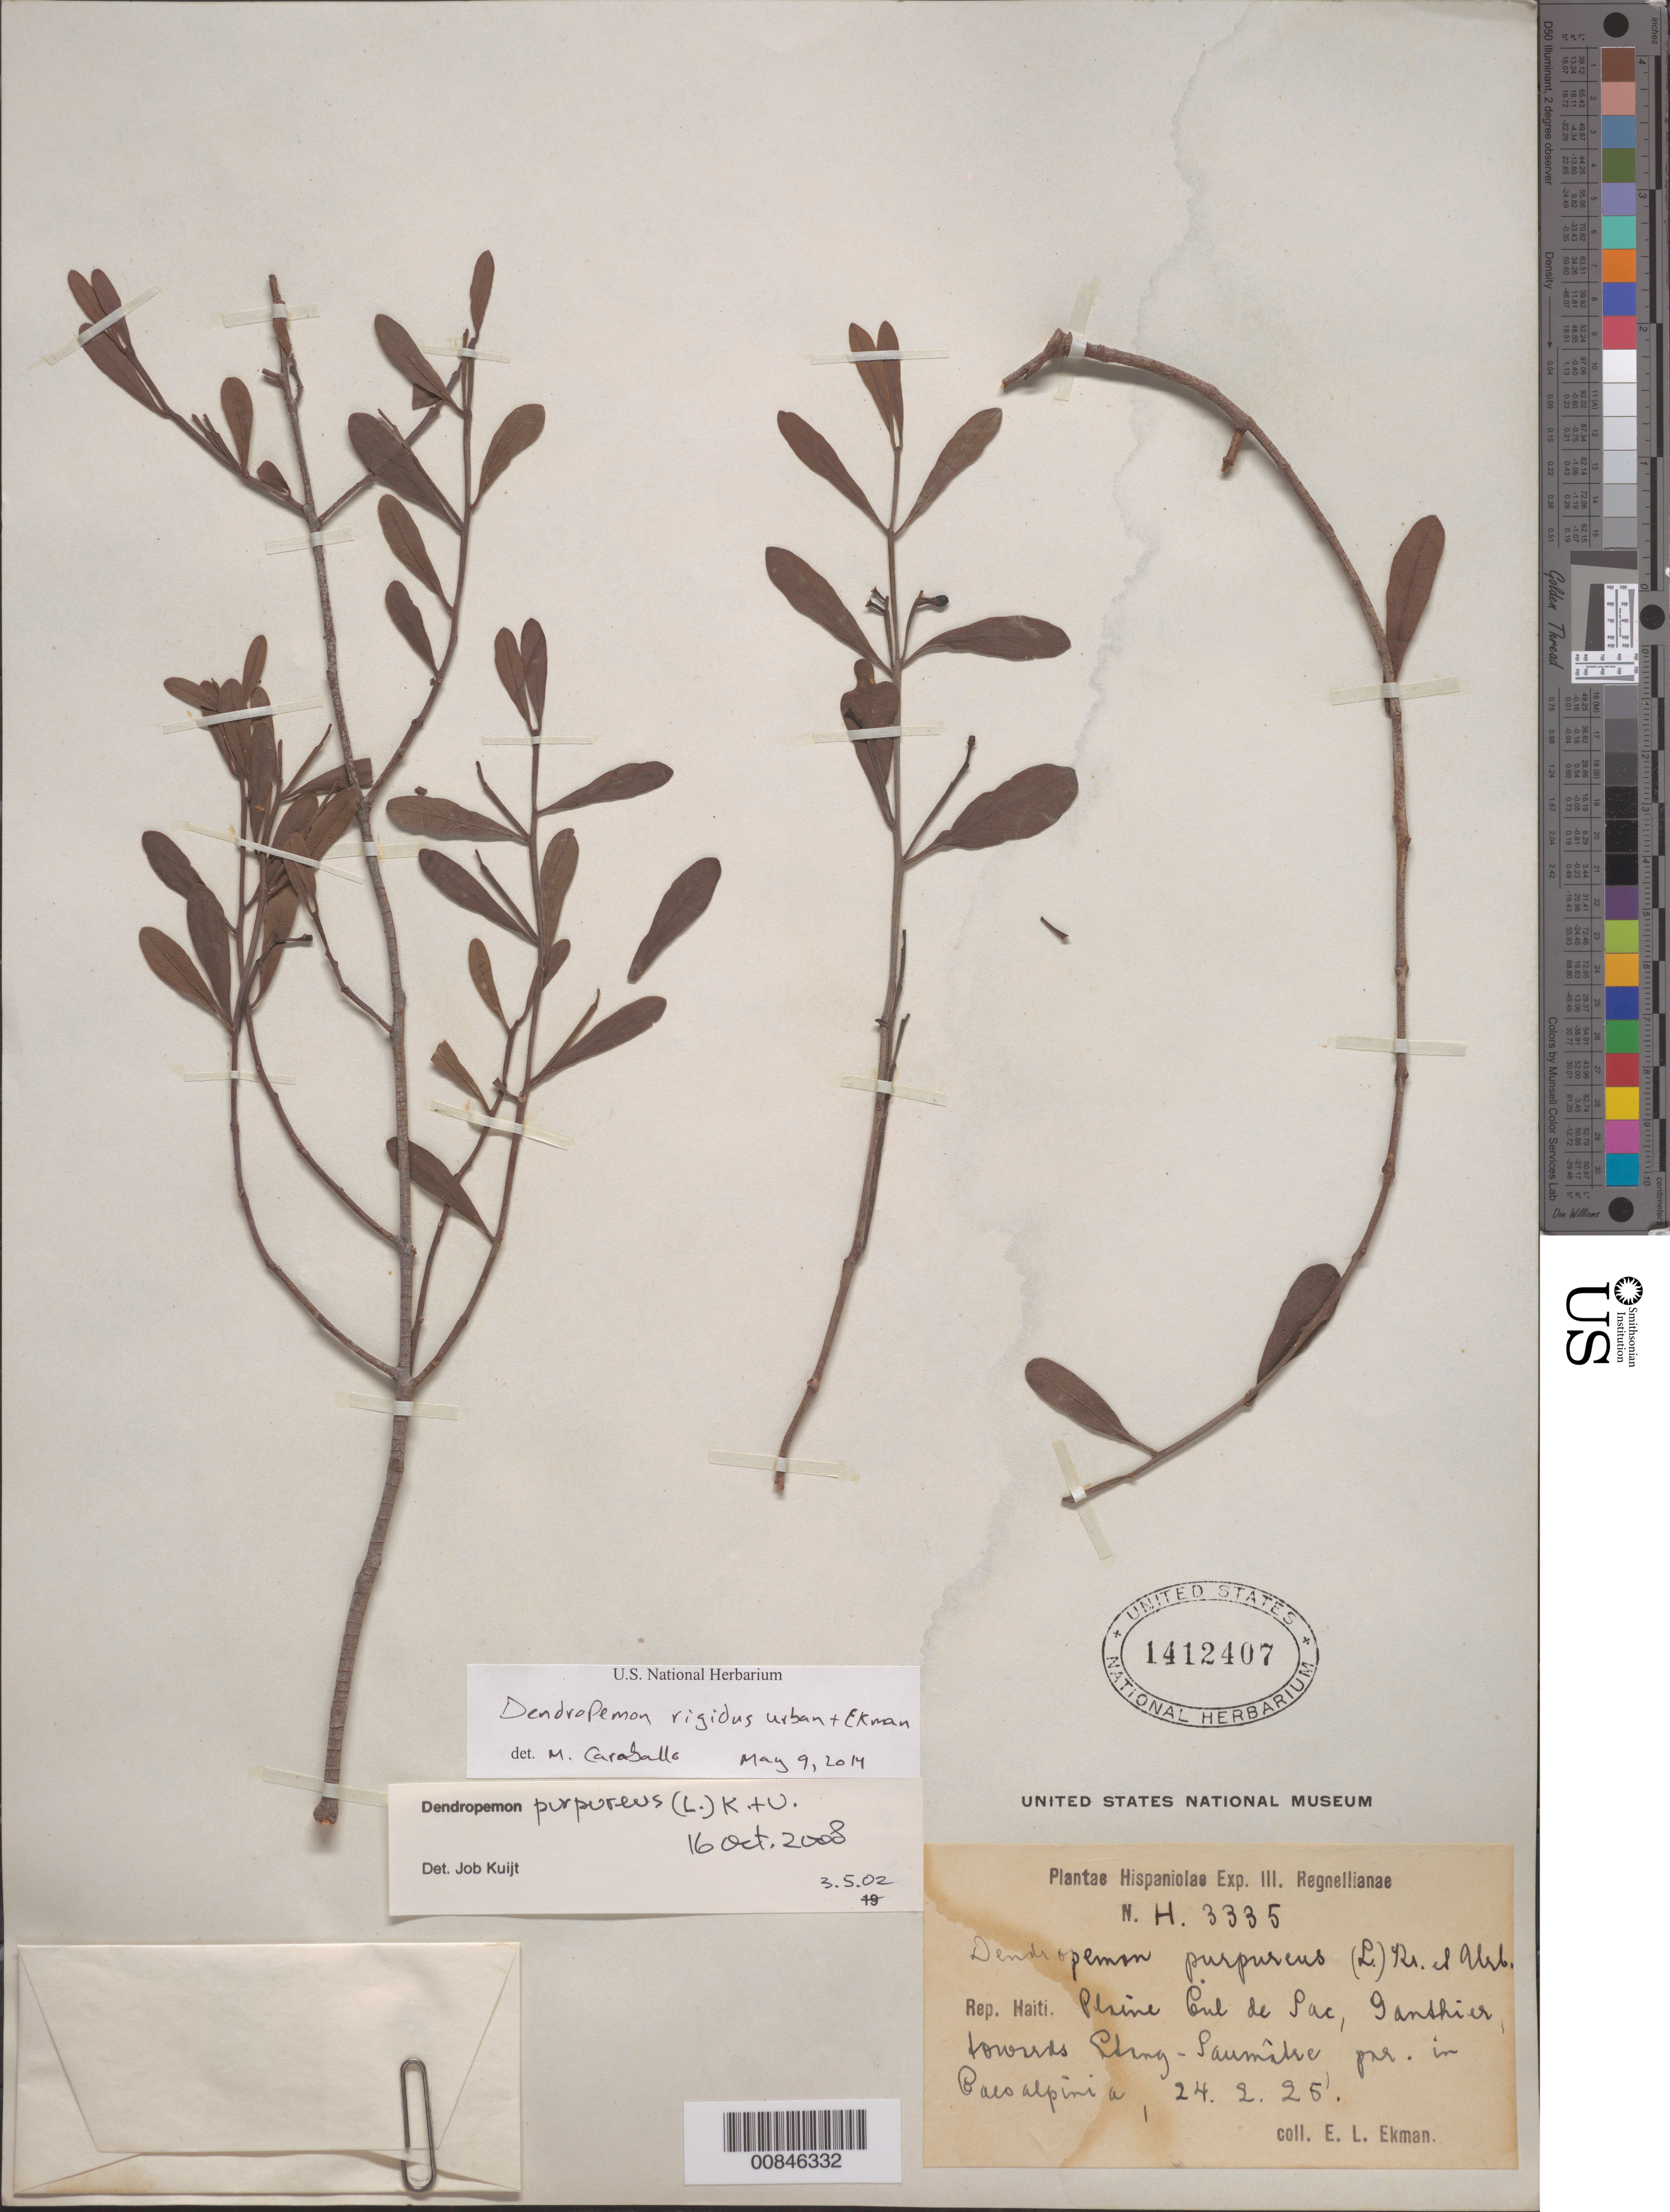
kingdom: Plantae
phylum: Tracheophyta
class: Magnoliopsida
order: Santalales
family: Loranthaceae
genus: Dendropemon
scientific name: Dendropemon rigidus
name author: Urb. & Ekman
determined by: Caraballo-Ortiz, Marcos A., (MISS), University of Mississippi (UNITED STATES)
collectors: E. L. Ekman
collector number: H 3335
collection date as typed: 24 Feb 1925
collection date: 1925-02-24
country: Haiti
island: Hispaniola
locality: Plain Cul-de-Sac, Ganthier, towards Etang Saumâtre.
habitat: In Caesalpinia.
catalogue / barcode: US 1412407